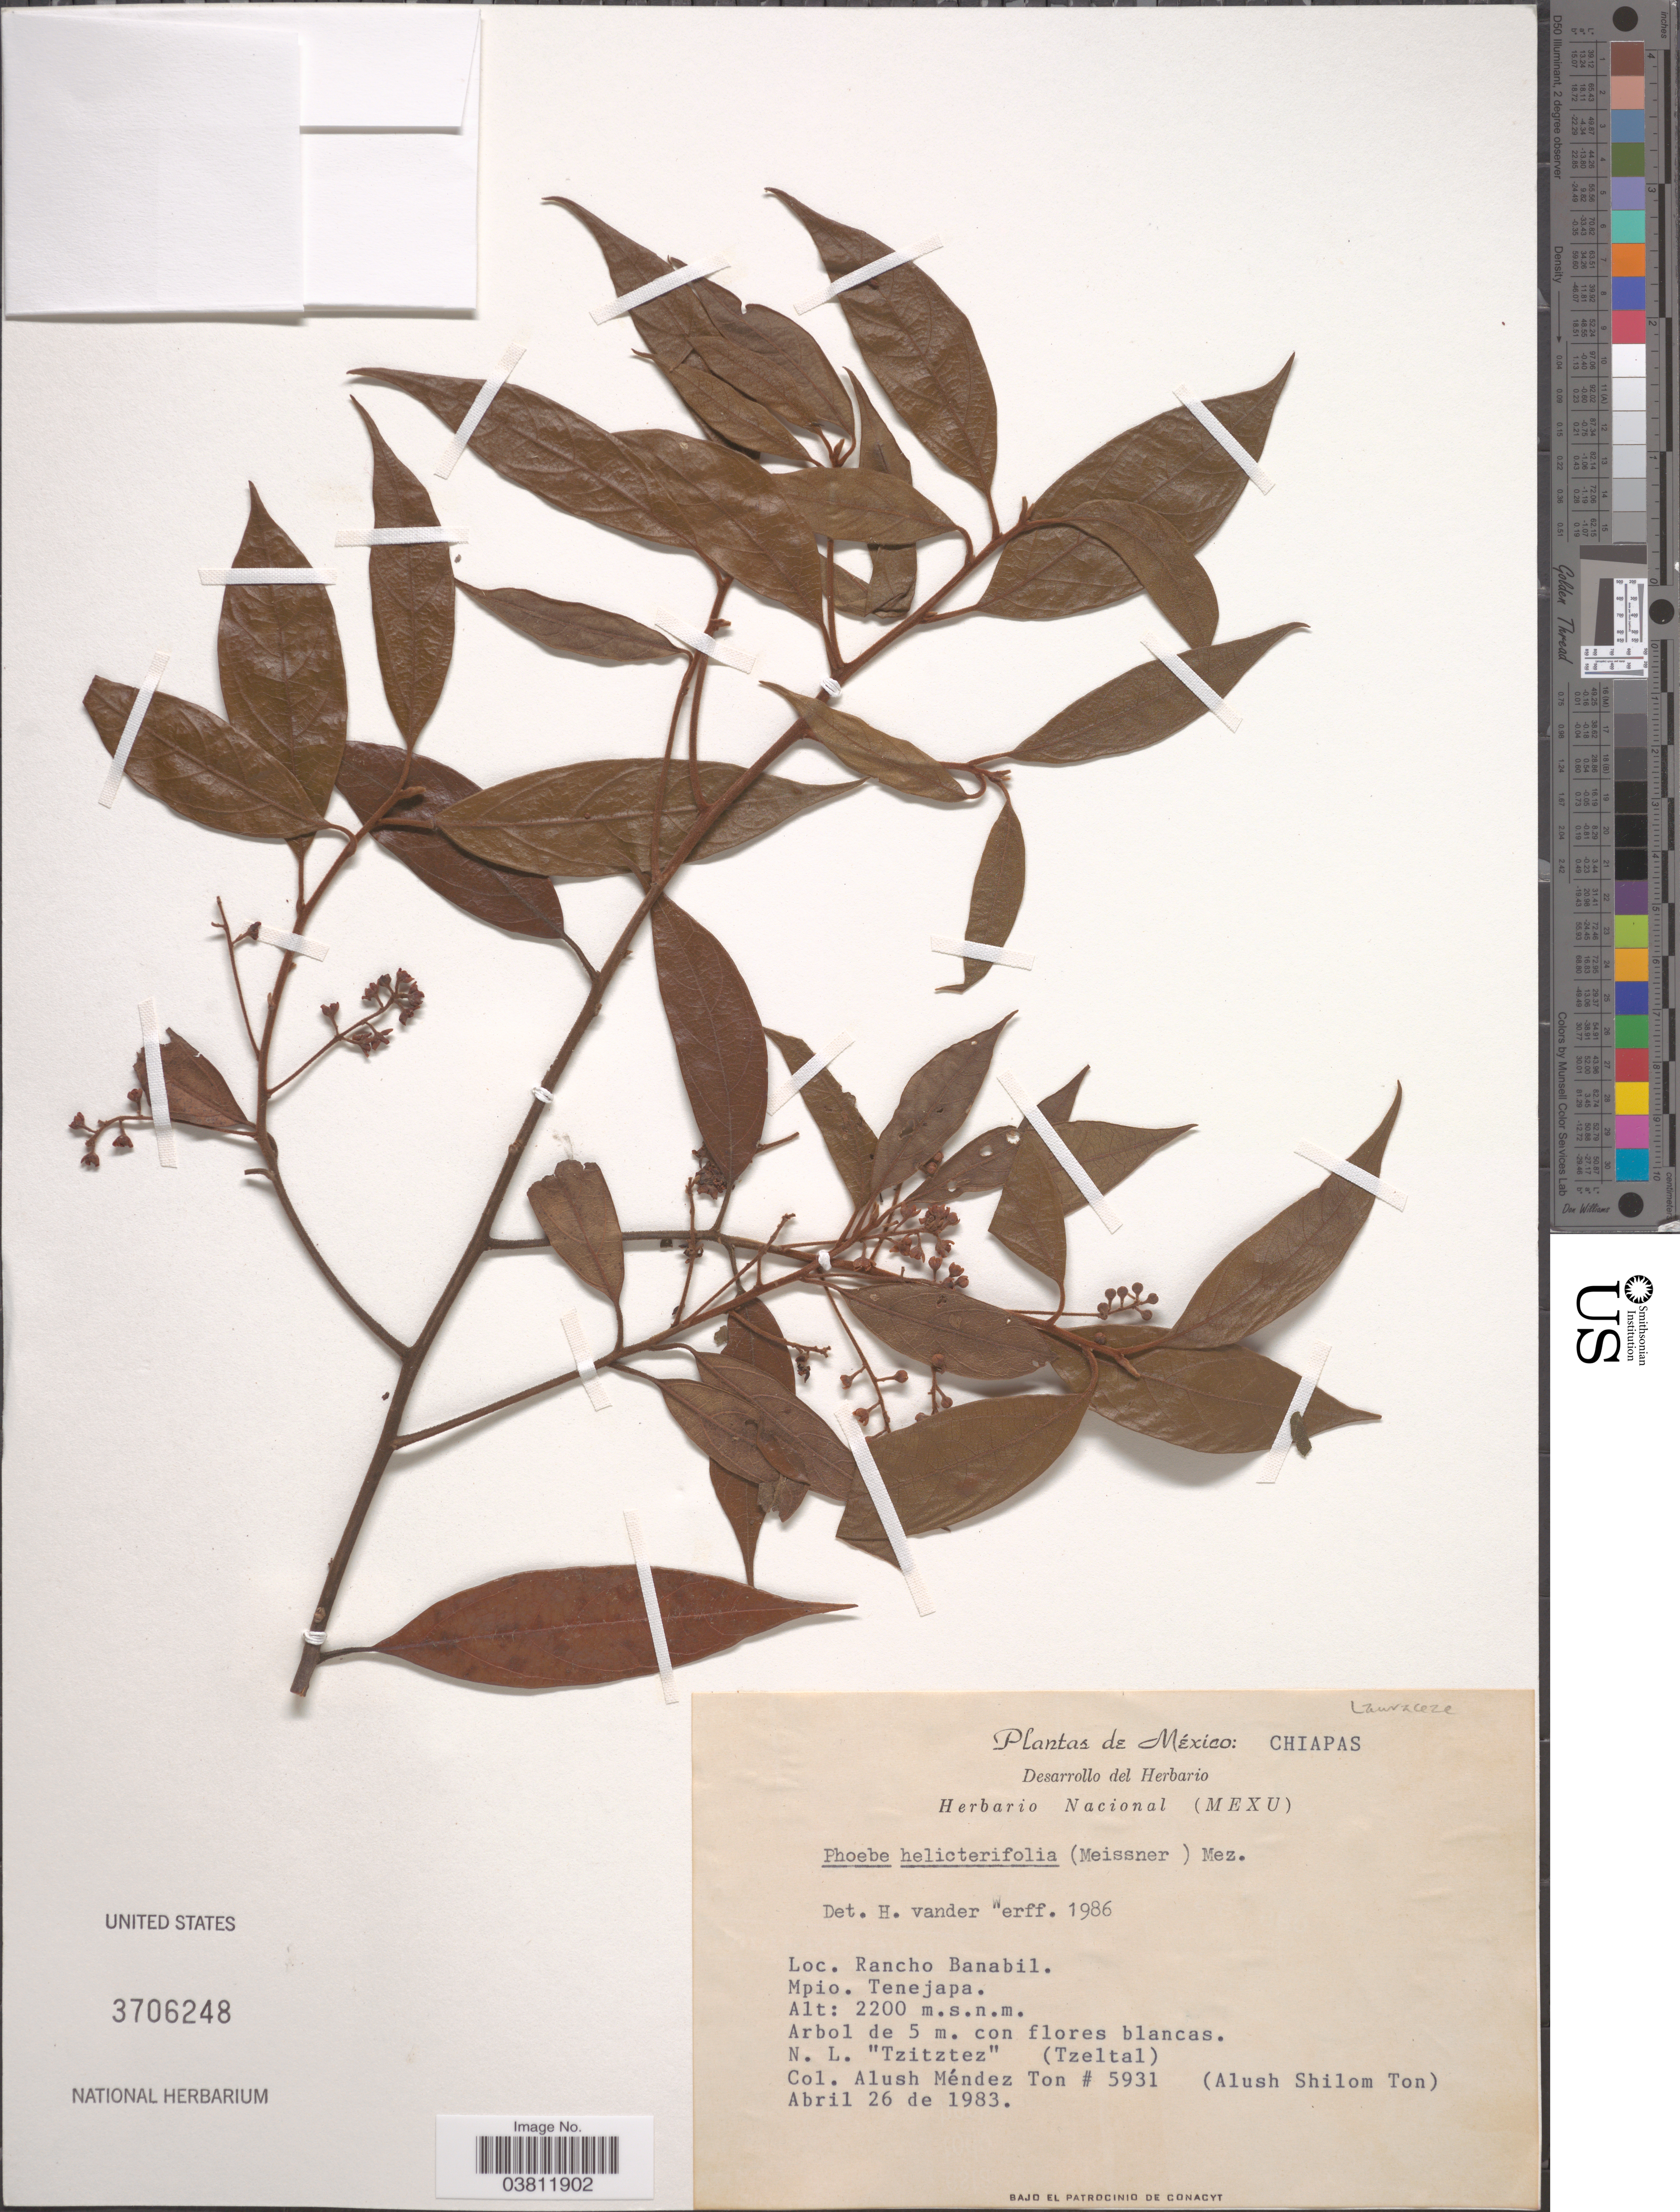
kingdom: Plantae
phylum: Tracheophyta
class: Magnoliopsida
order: Laurales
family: Lauraceae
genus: Phoebe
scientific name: Phoebe helicterifolia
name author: (Meisn.) Mez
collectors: A. M. Ton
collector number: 5931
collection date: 1983-04-26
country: Mexico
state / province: Chiapas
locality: Rancho Banabil. Mpio. Tenejapa.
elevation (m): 2200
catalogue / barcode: US 3706248